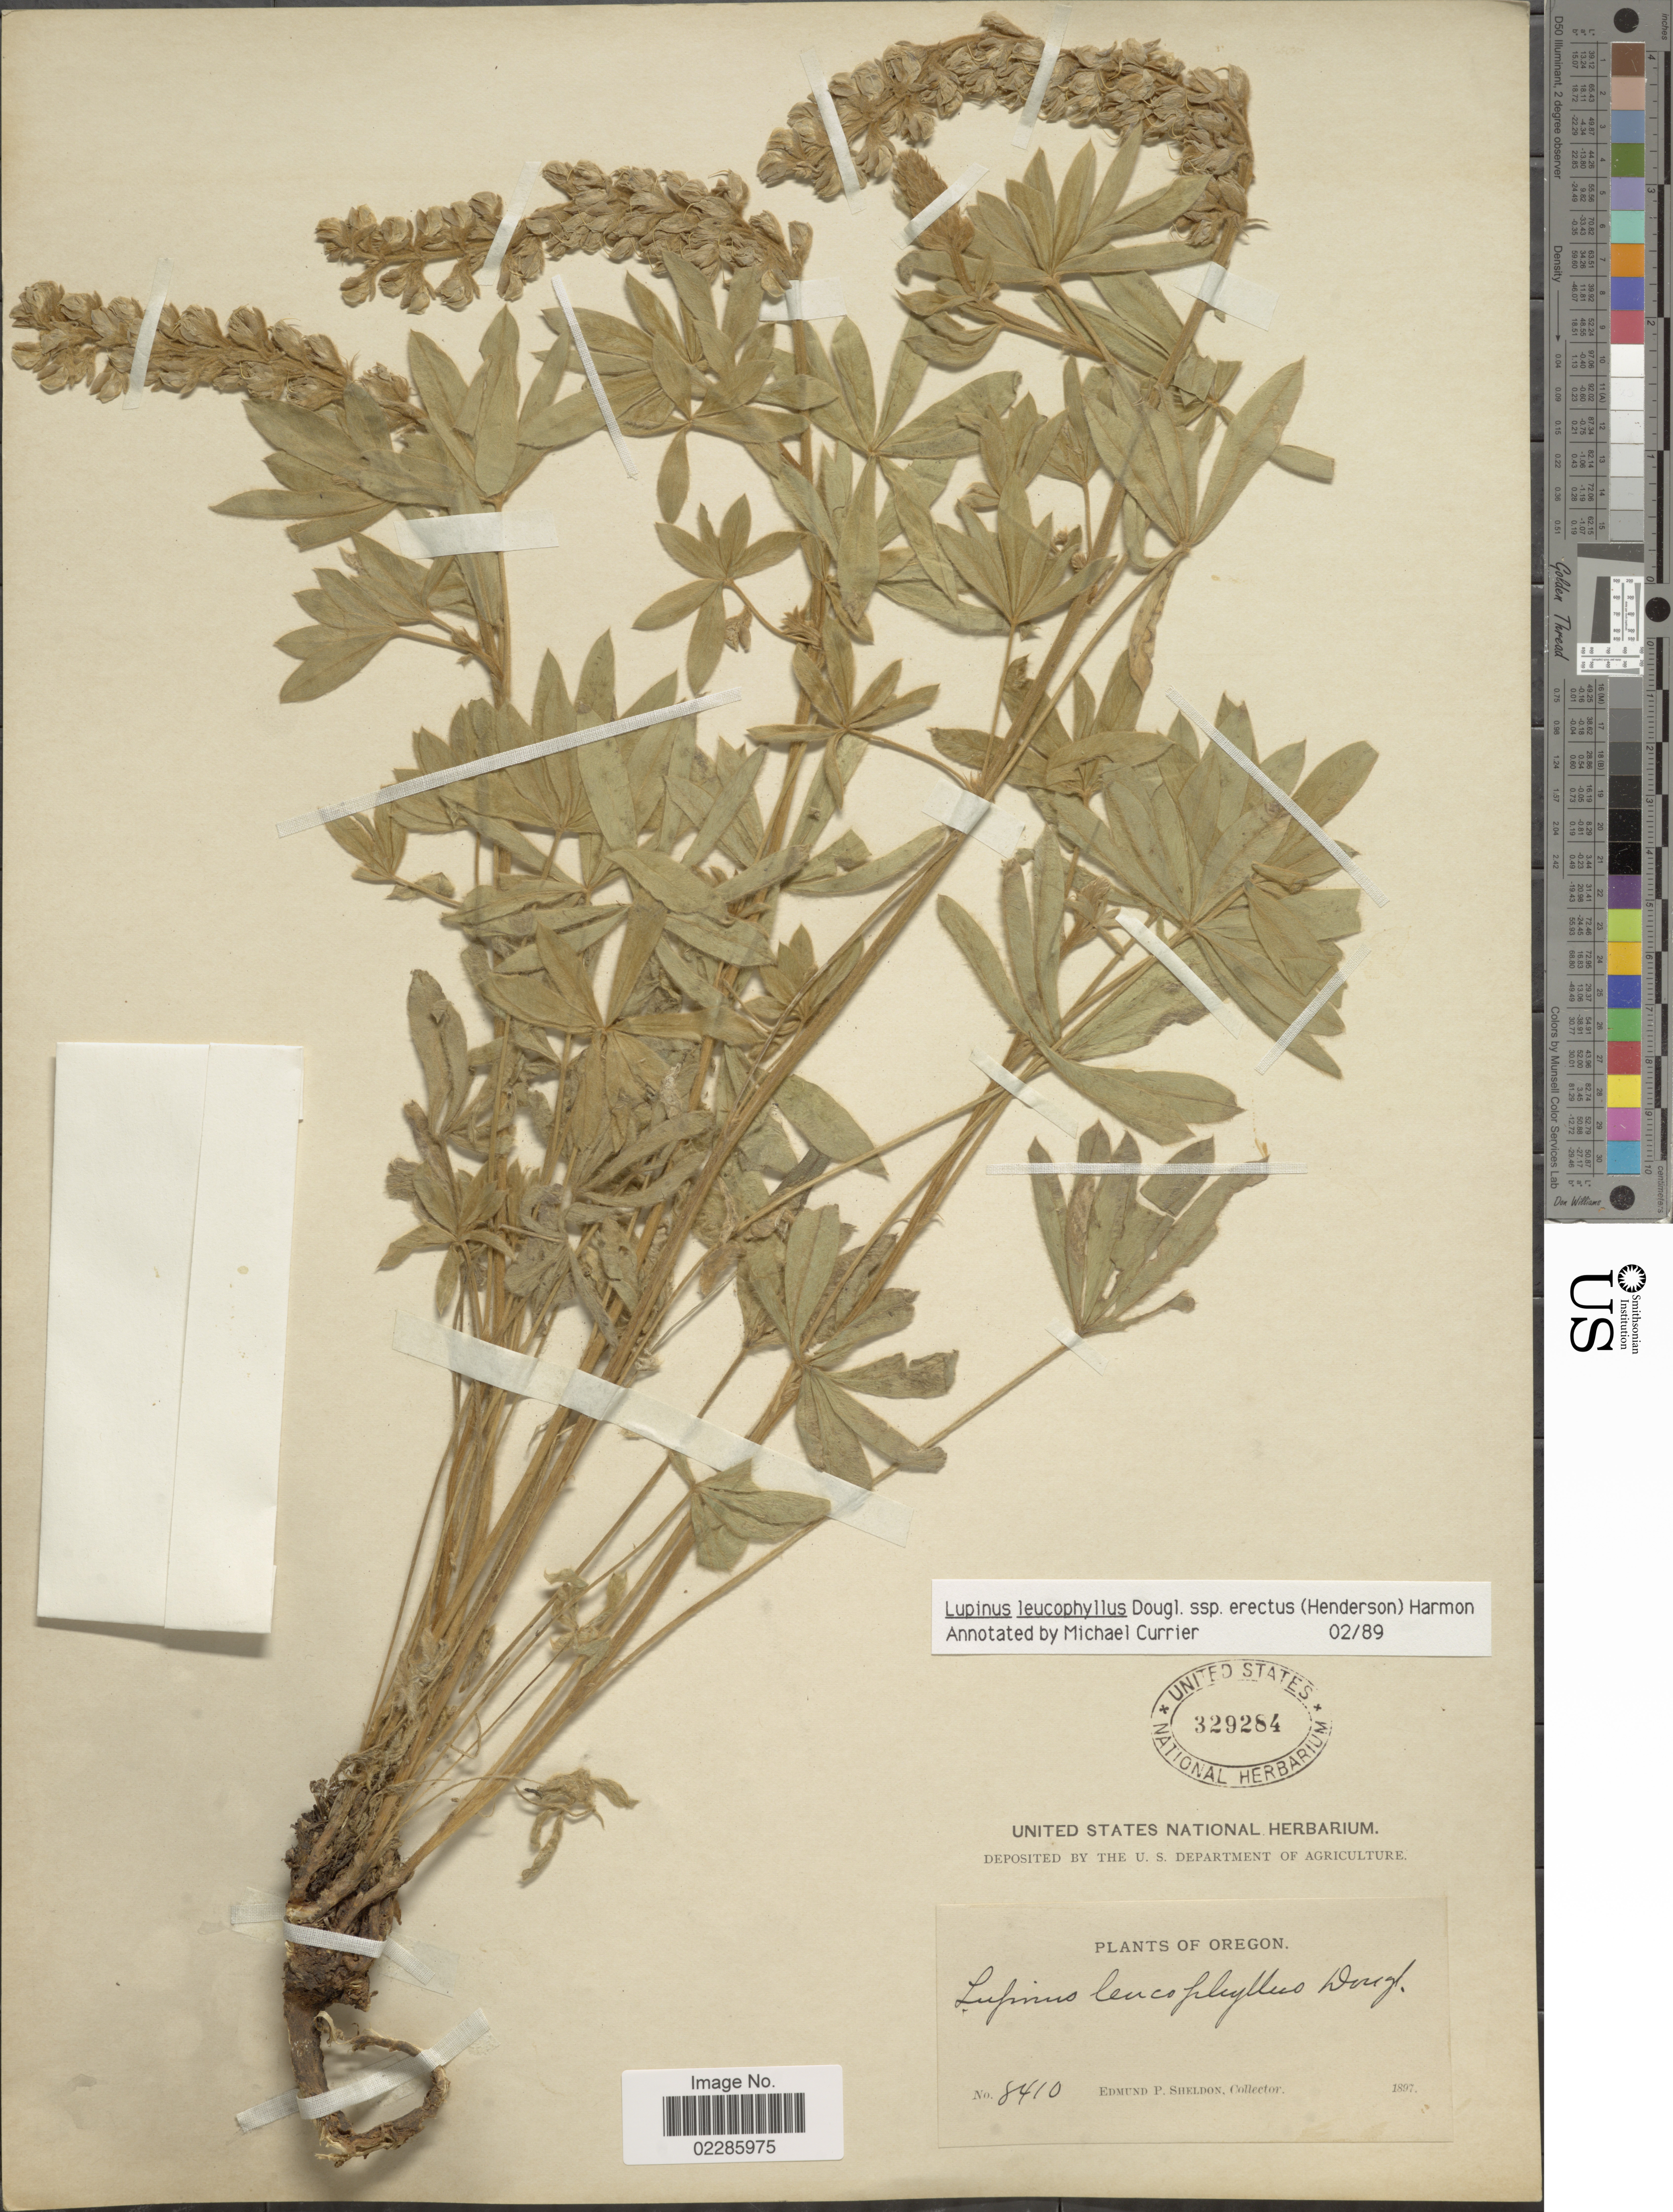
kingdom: Plantae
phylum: Tracheophyta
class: Magnoliopsida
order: Fabales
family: Fabaceae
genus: Lupinus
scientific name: Lupinus leucophyllus subsp. erectus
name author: (Douglass M.Hend.) Harmon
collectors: E. P. Sheldon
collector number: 8410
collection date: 1897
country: United States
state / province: Oregon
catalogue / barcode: US 329284